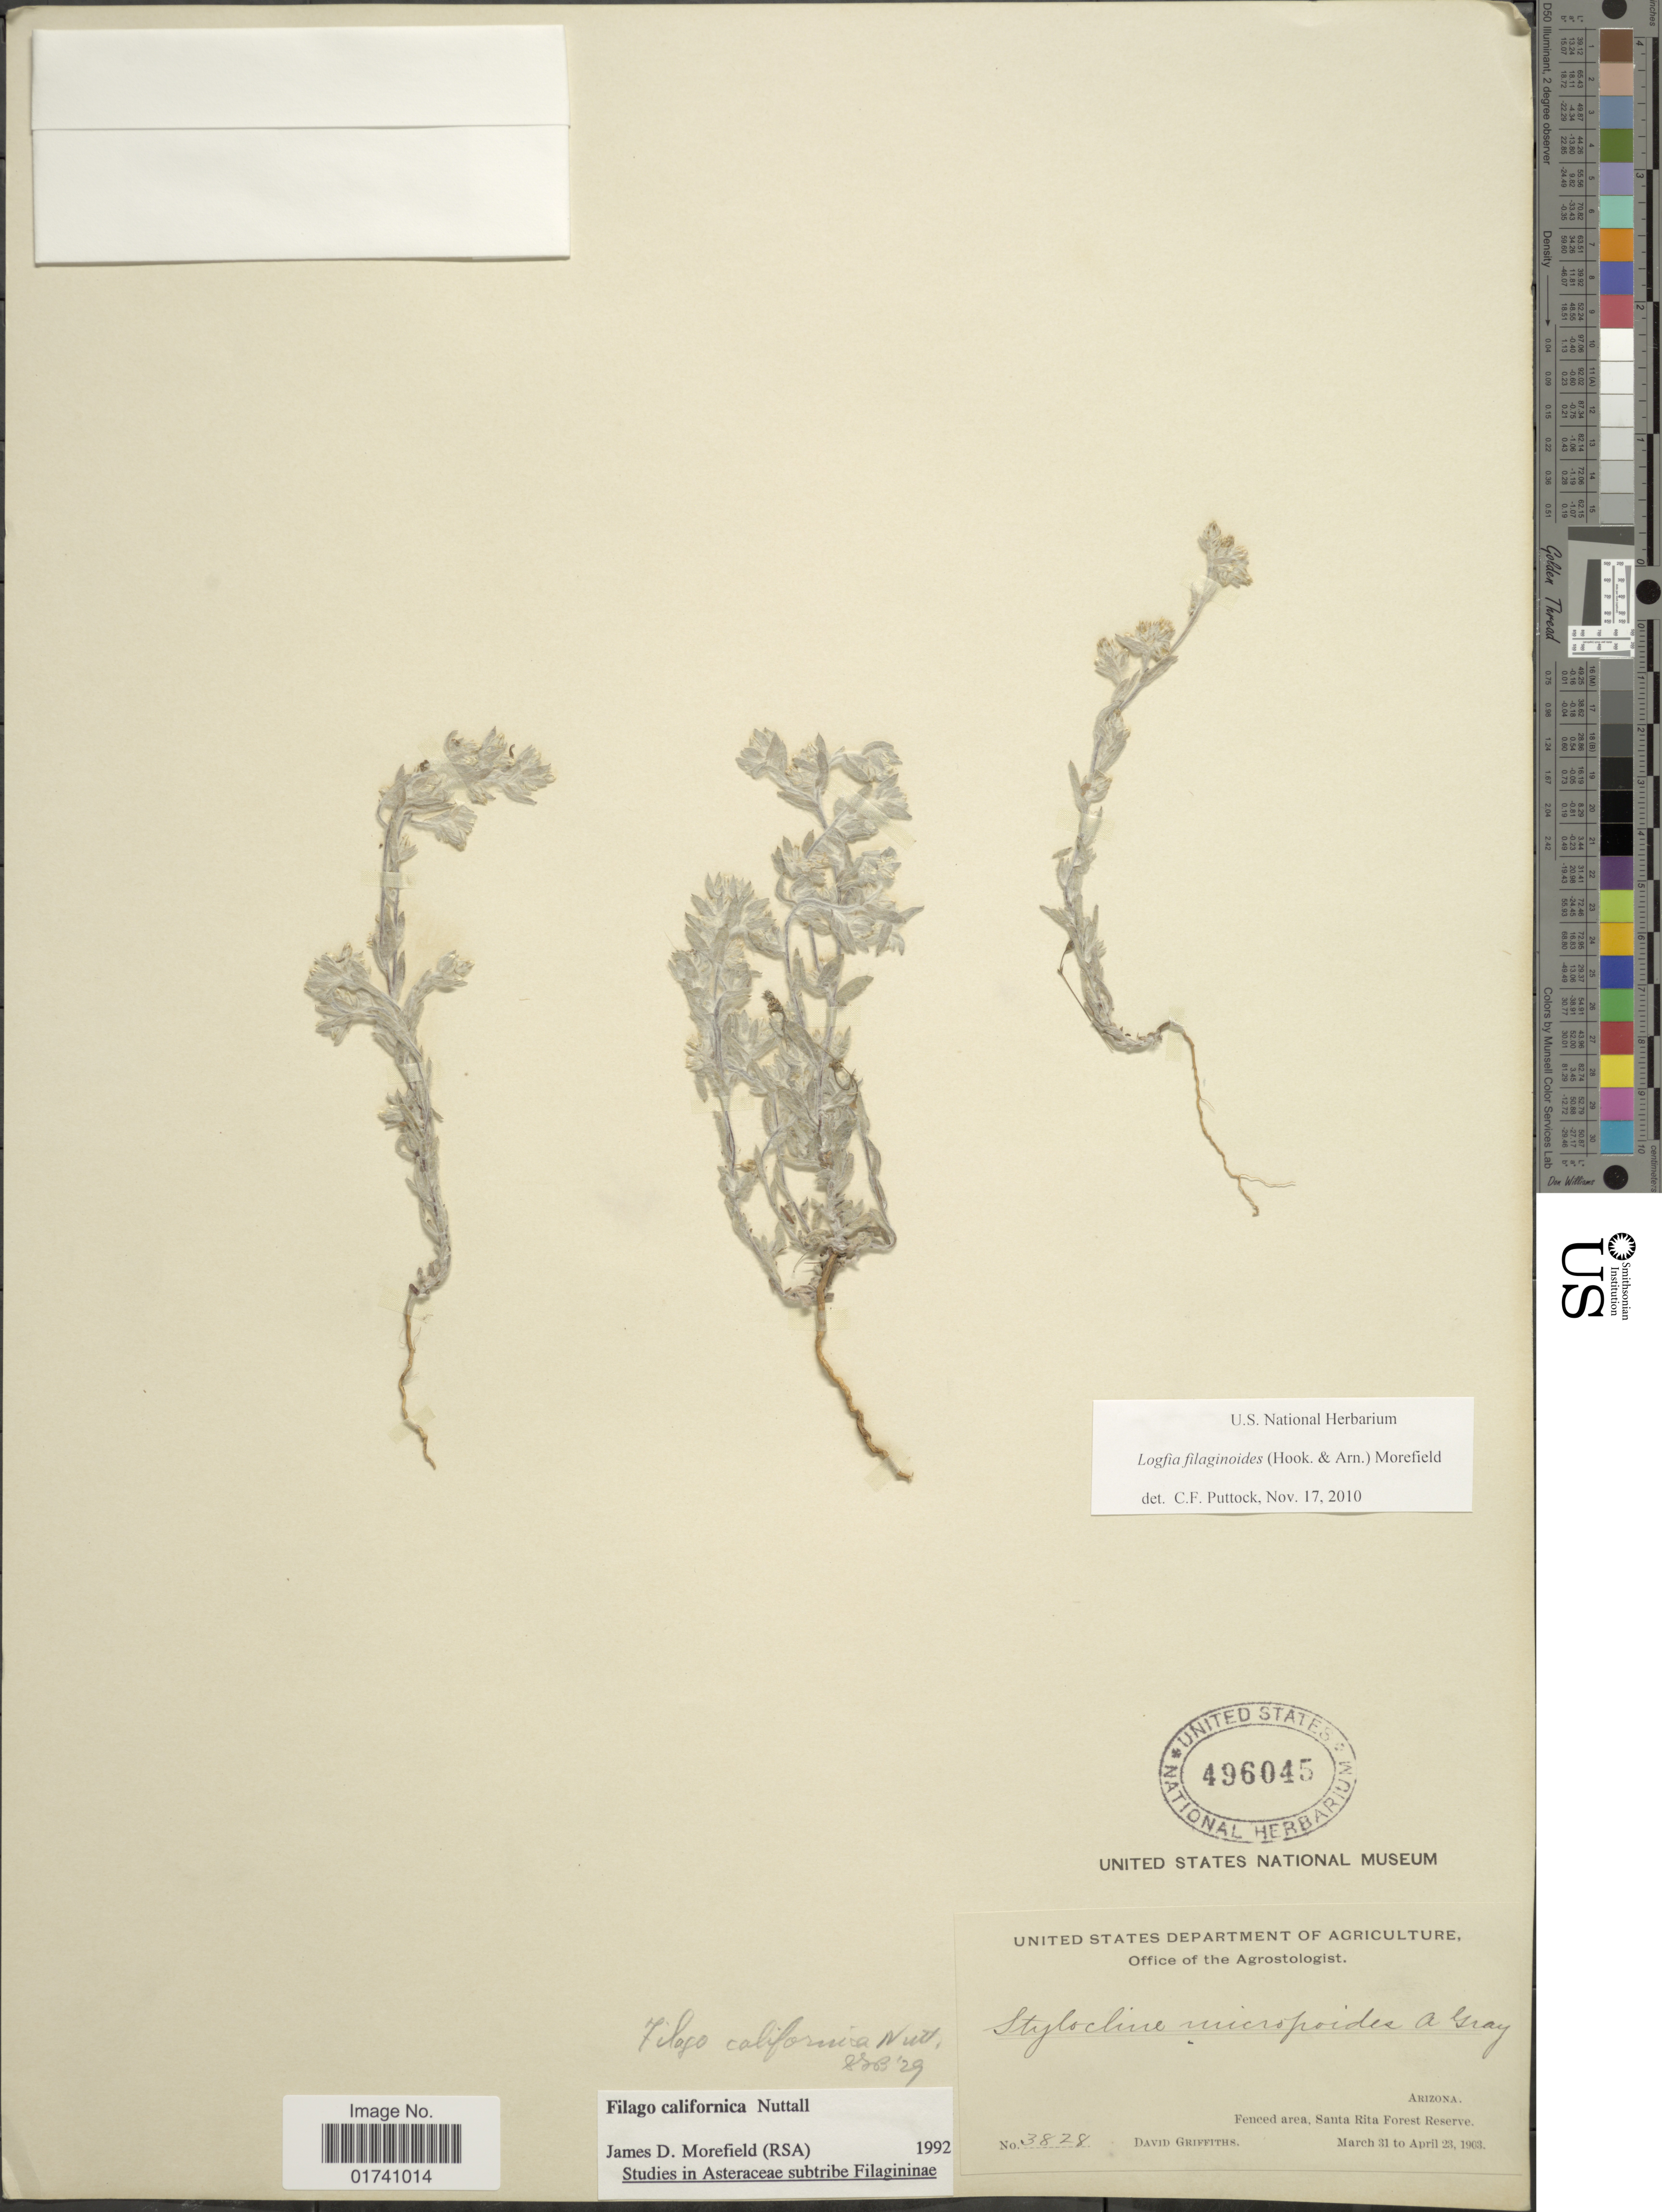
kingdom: Plantae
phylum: Tracheophyta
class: Magnoliopsida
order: Asterales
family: Asteraceae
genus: Logfia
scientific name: Logfia filaginoides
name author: (Hook. & Arn.) Morefield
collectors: D. Griffiths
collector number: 3828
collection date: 1903-03-31/1903-04-23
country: United States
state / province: Arizona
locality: Fenced area, Santa Rita Forest Reserve.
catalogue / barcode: US 496045